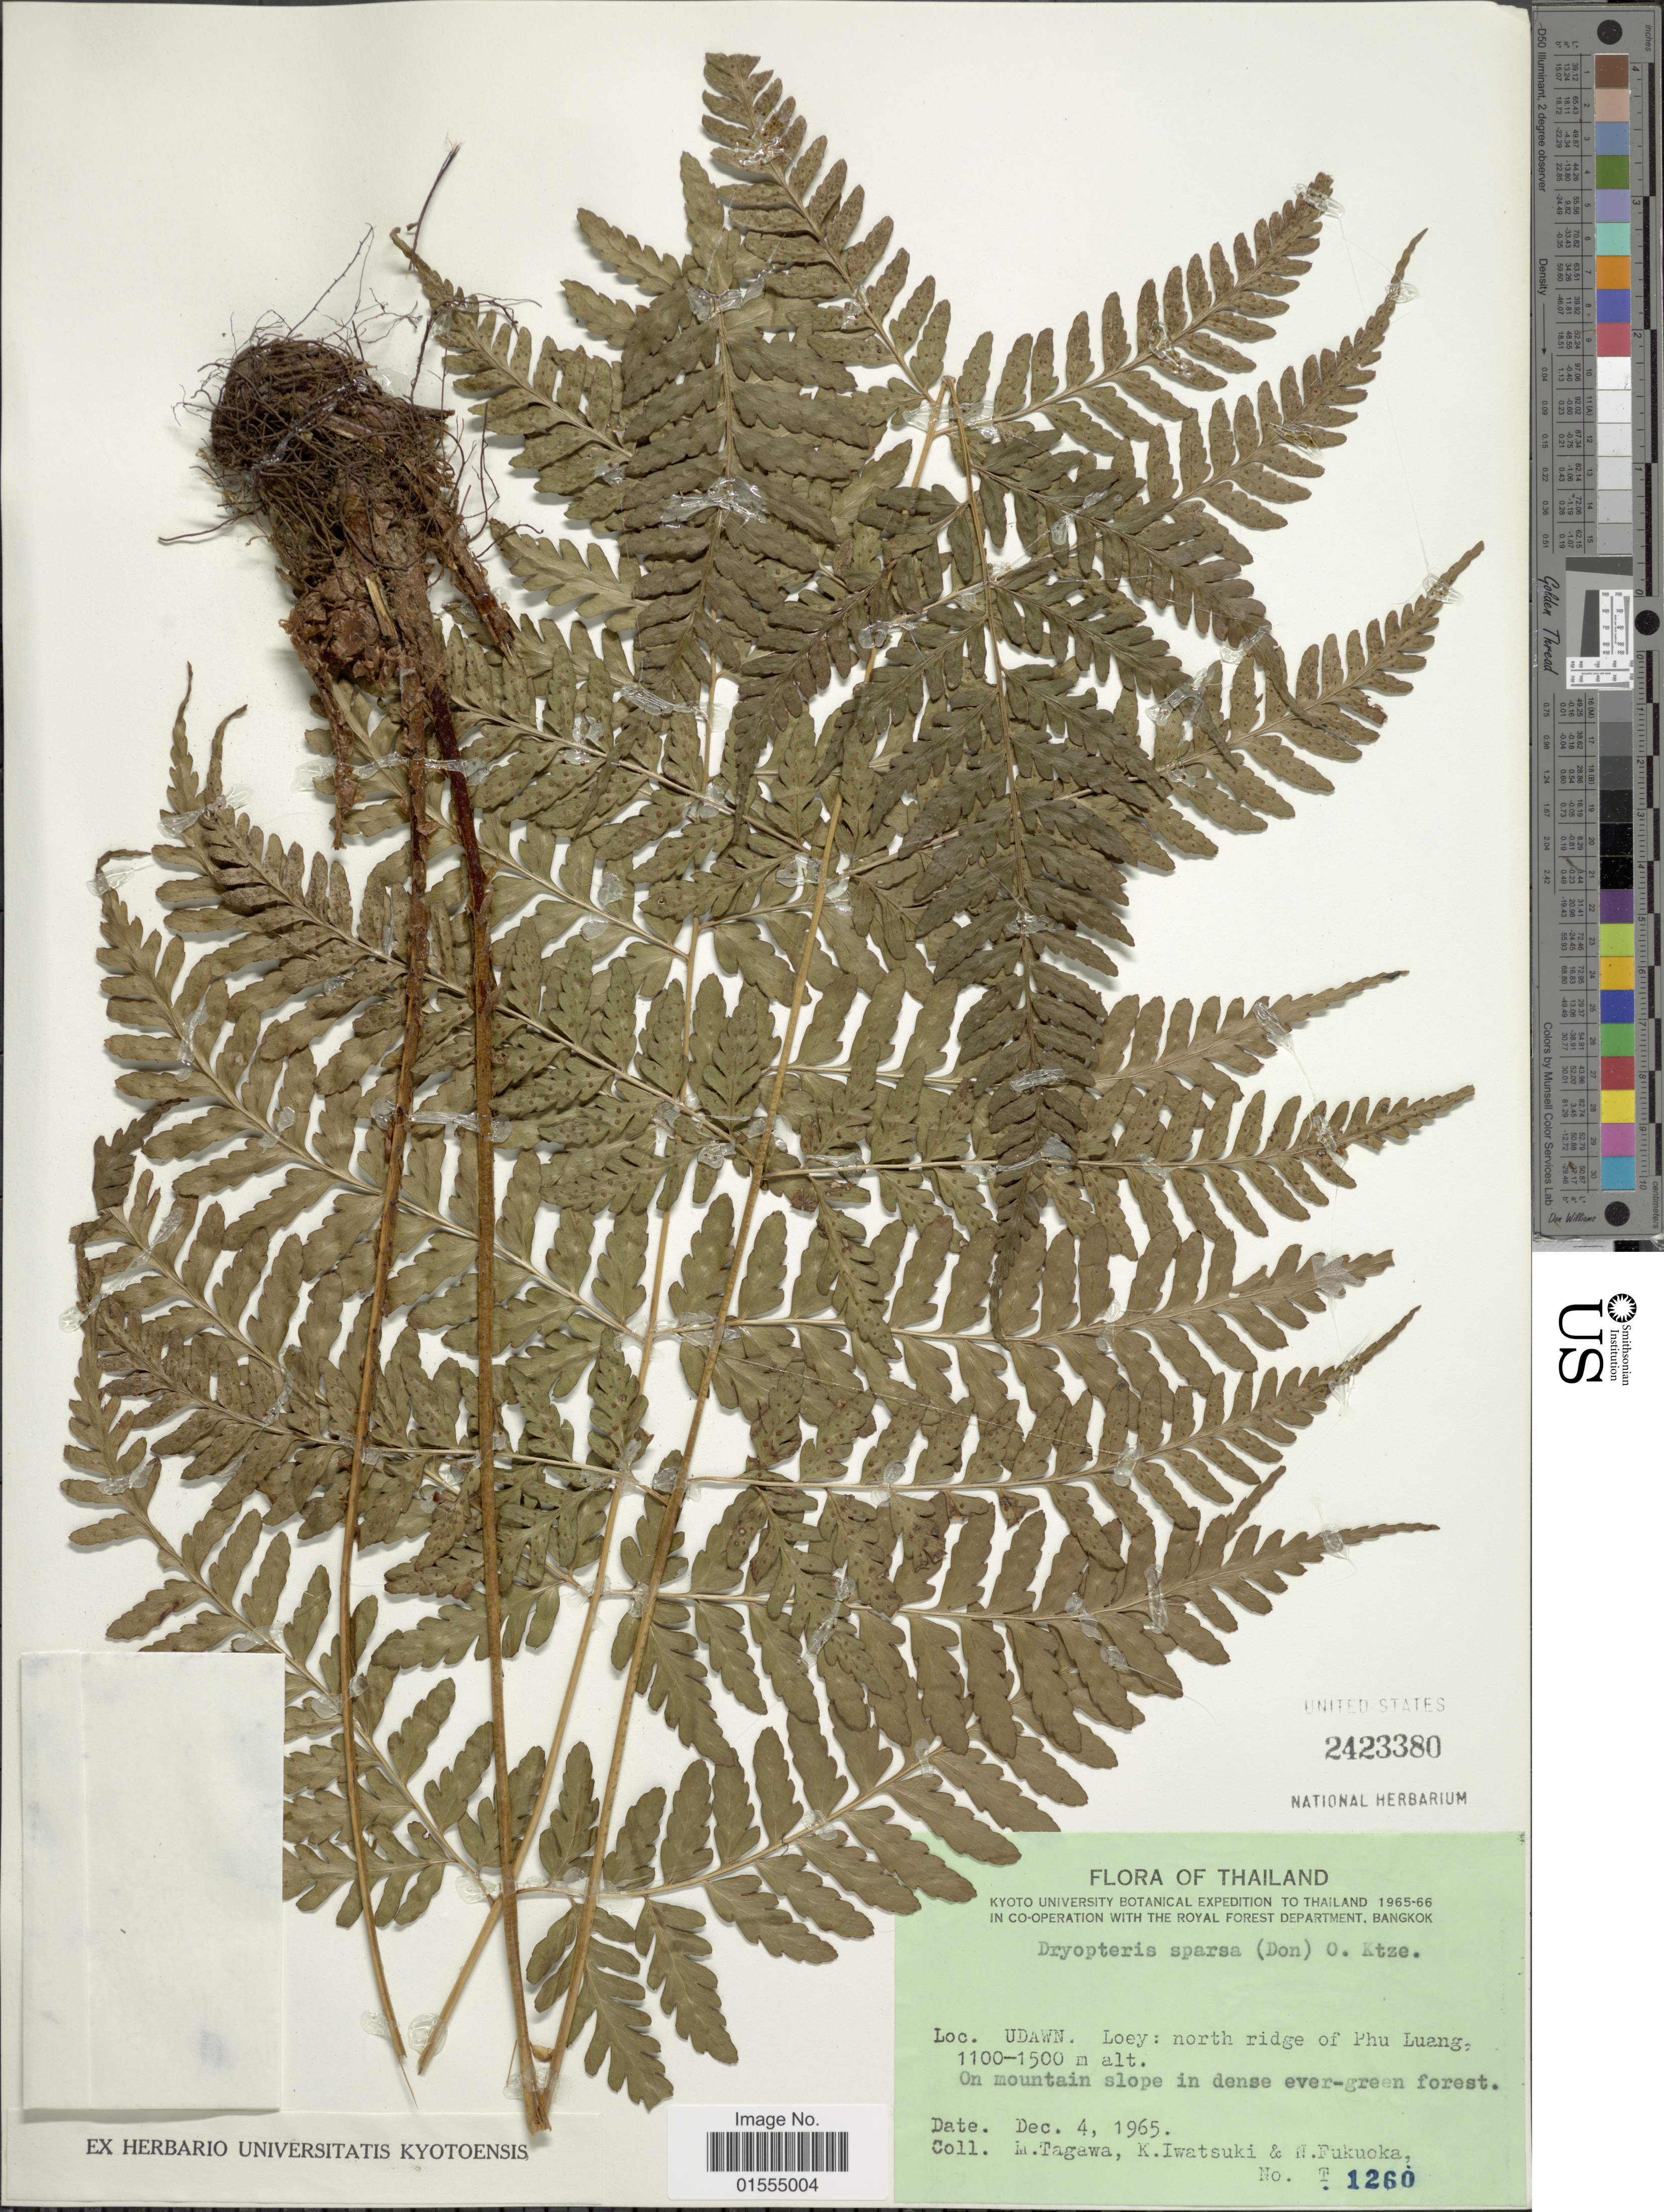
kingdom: Plantae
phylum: Tracheophyta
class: Polypodiopsida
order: Polypodiales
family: Dryopteridaceae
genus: Dryopteris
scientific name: Dryopteris sparsa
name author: (D. Don) Kuntze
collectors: M. Tagawa, K. Iwatsuki & N. Fukuoka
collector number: T1260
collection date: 1965-12-04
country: Thailand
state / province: Loei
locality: Thailand, Udwan. Loey: north ridge of Phu Luang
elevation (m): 1100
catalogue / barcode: US 2423380